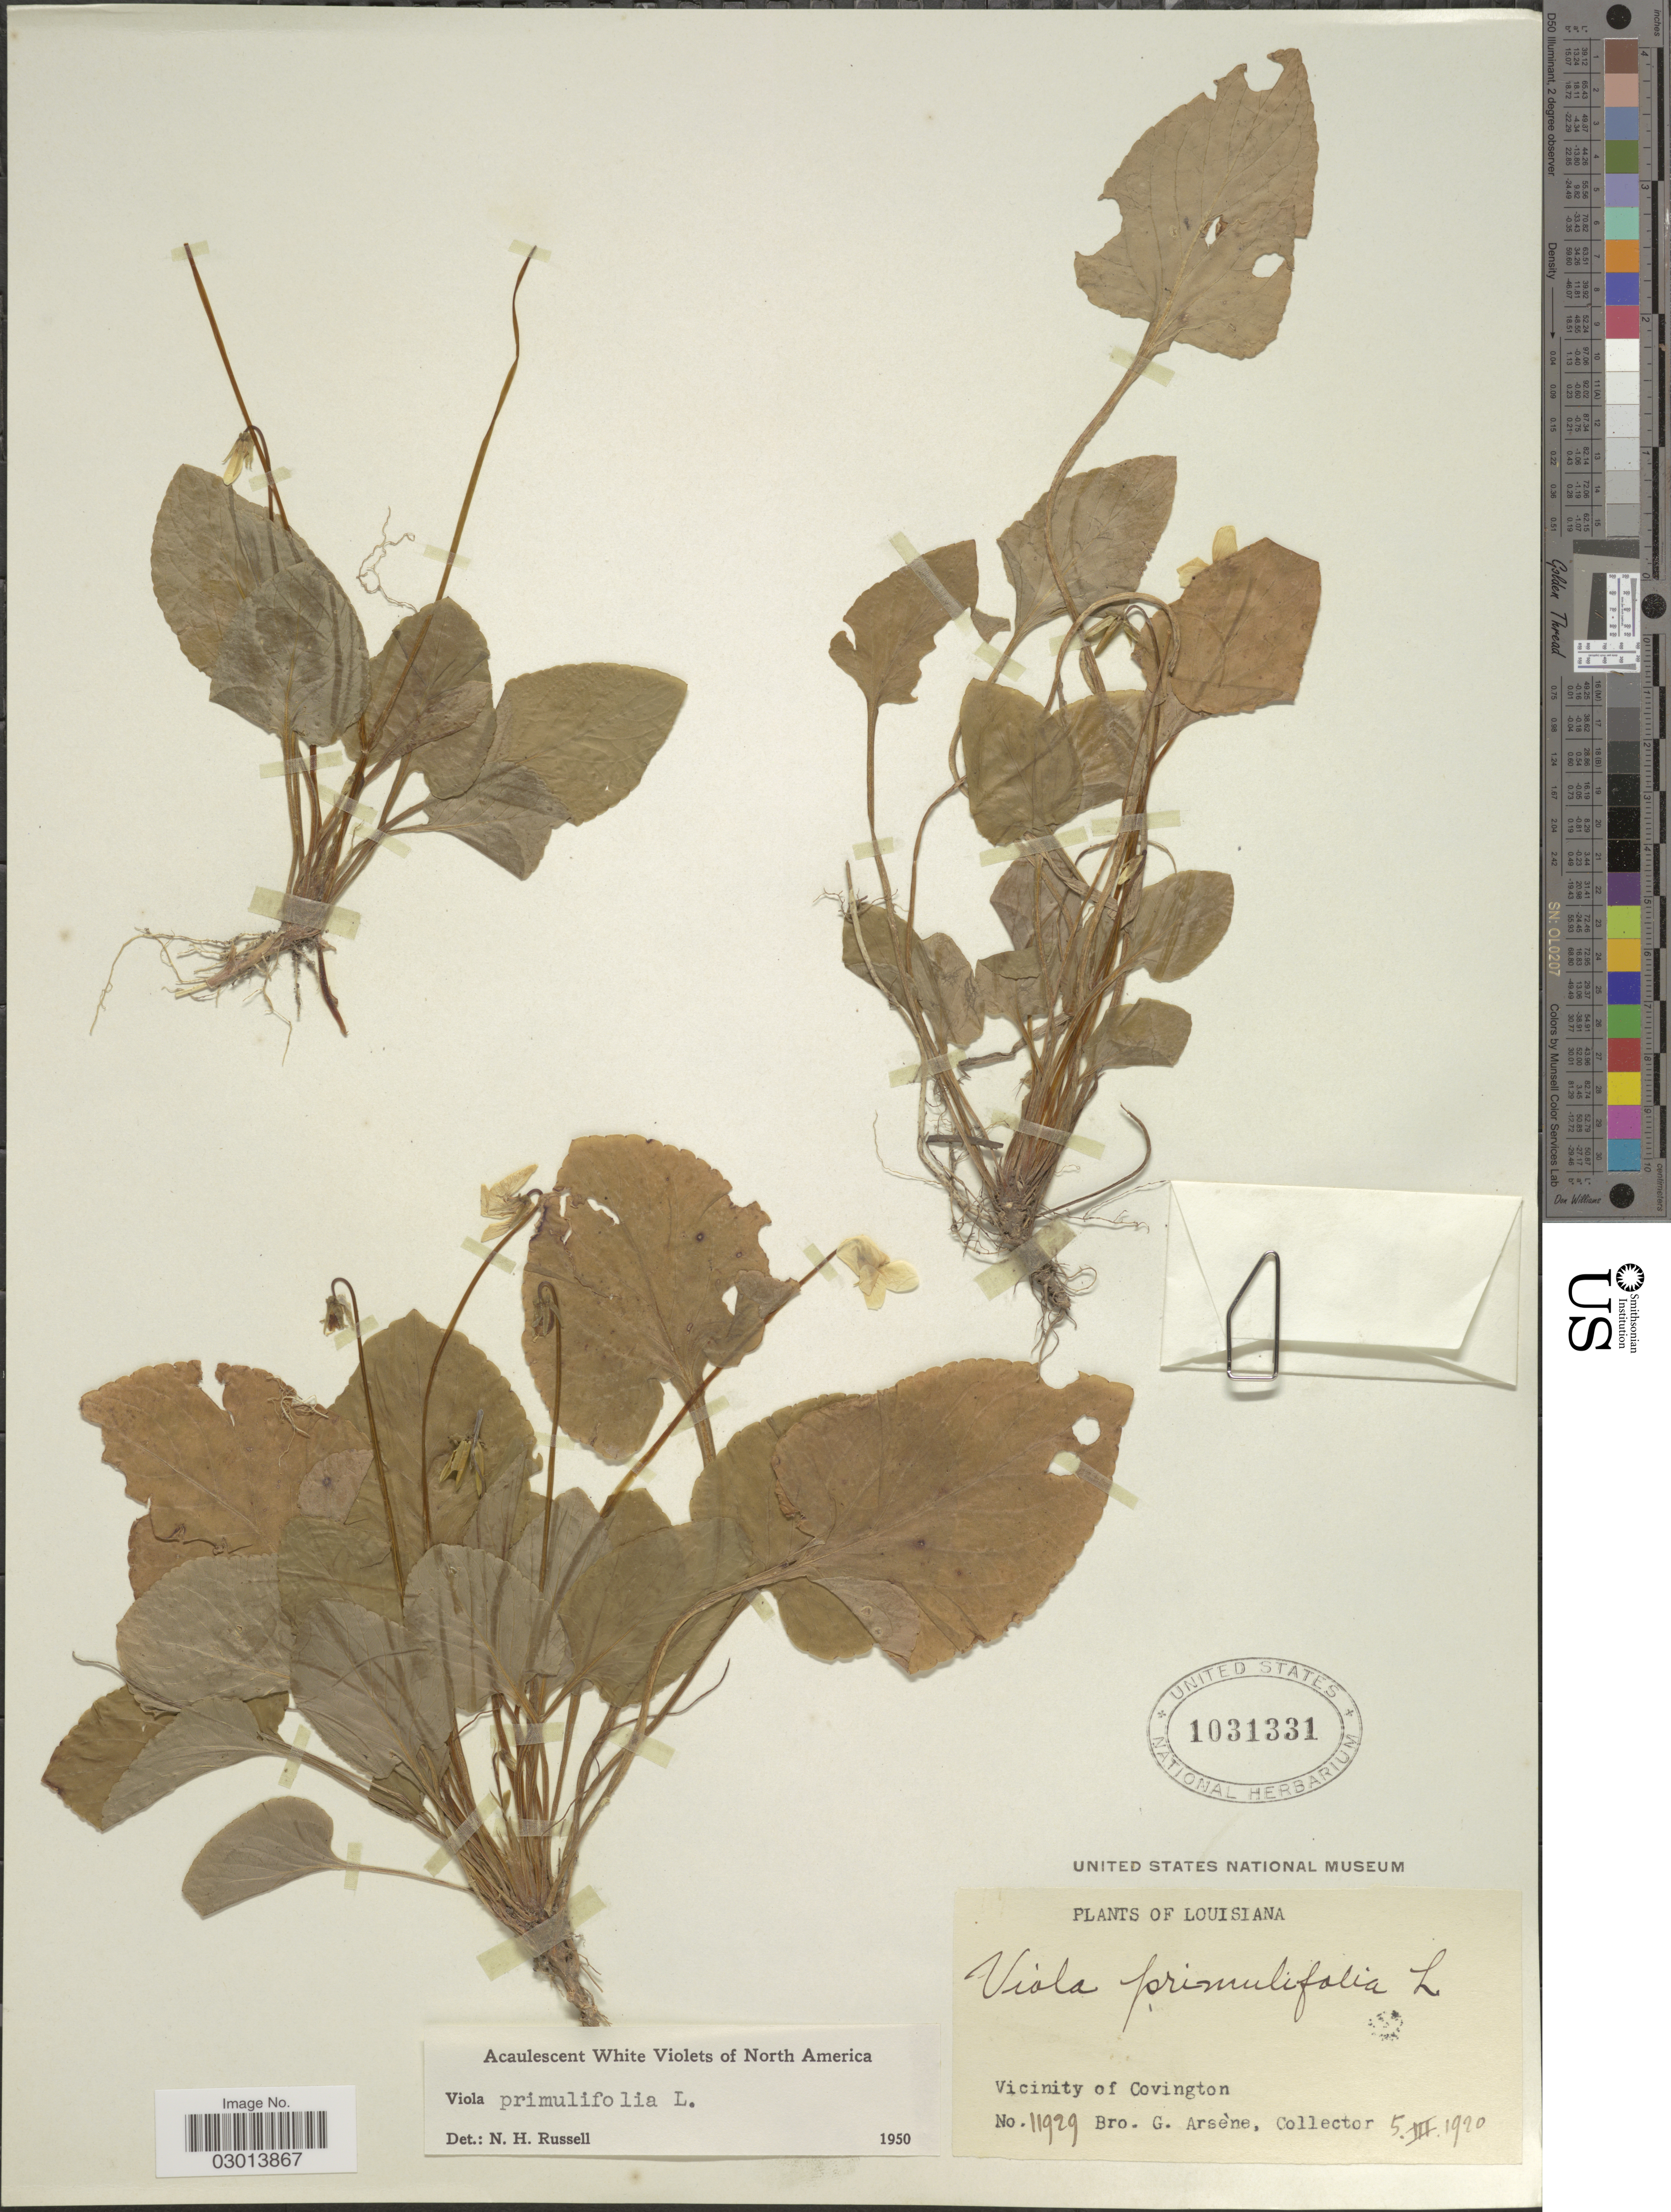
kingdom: Plantae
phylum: Tracheophyta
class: Magnoliopsida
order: Malpighiales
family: Violaceae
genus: Viola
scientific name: Viola primulifolia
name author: L.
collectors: Bro. G. Arsène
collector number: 11929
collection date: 1920-03-05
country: United States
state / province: Louisiana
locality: Vicinity of Covington.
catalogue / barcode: US 1031331